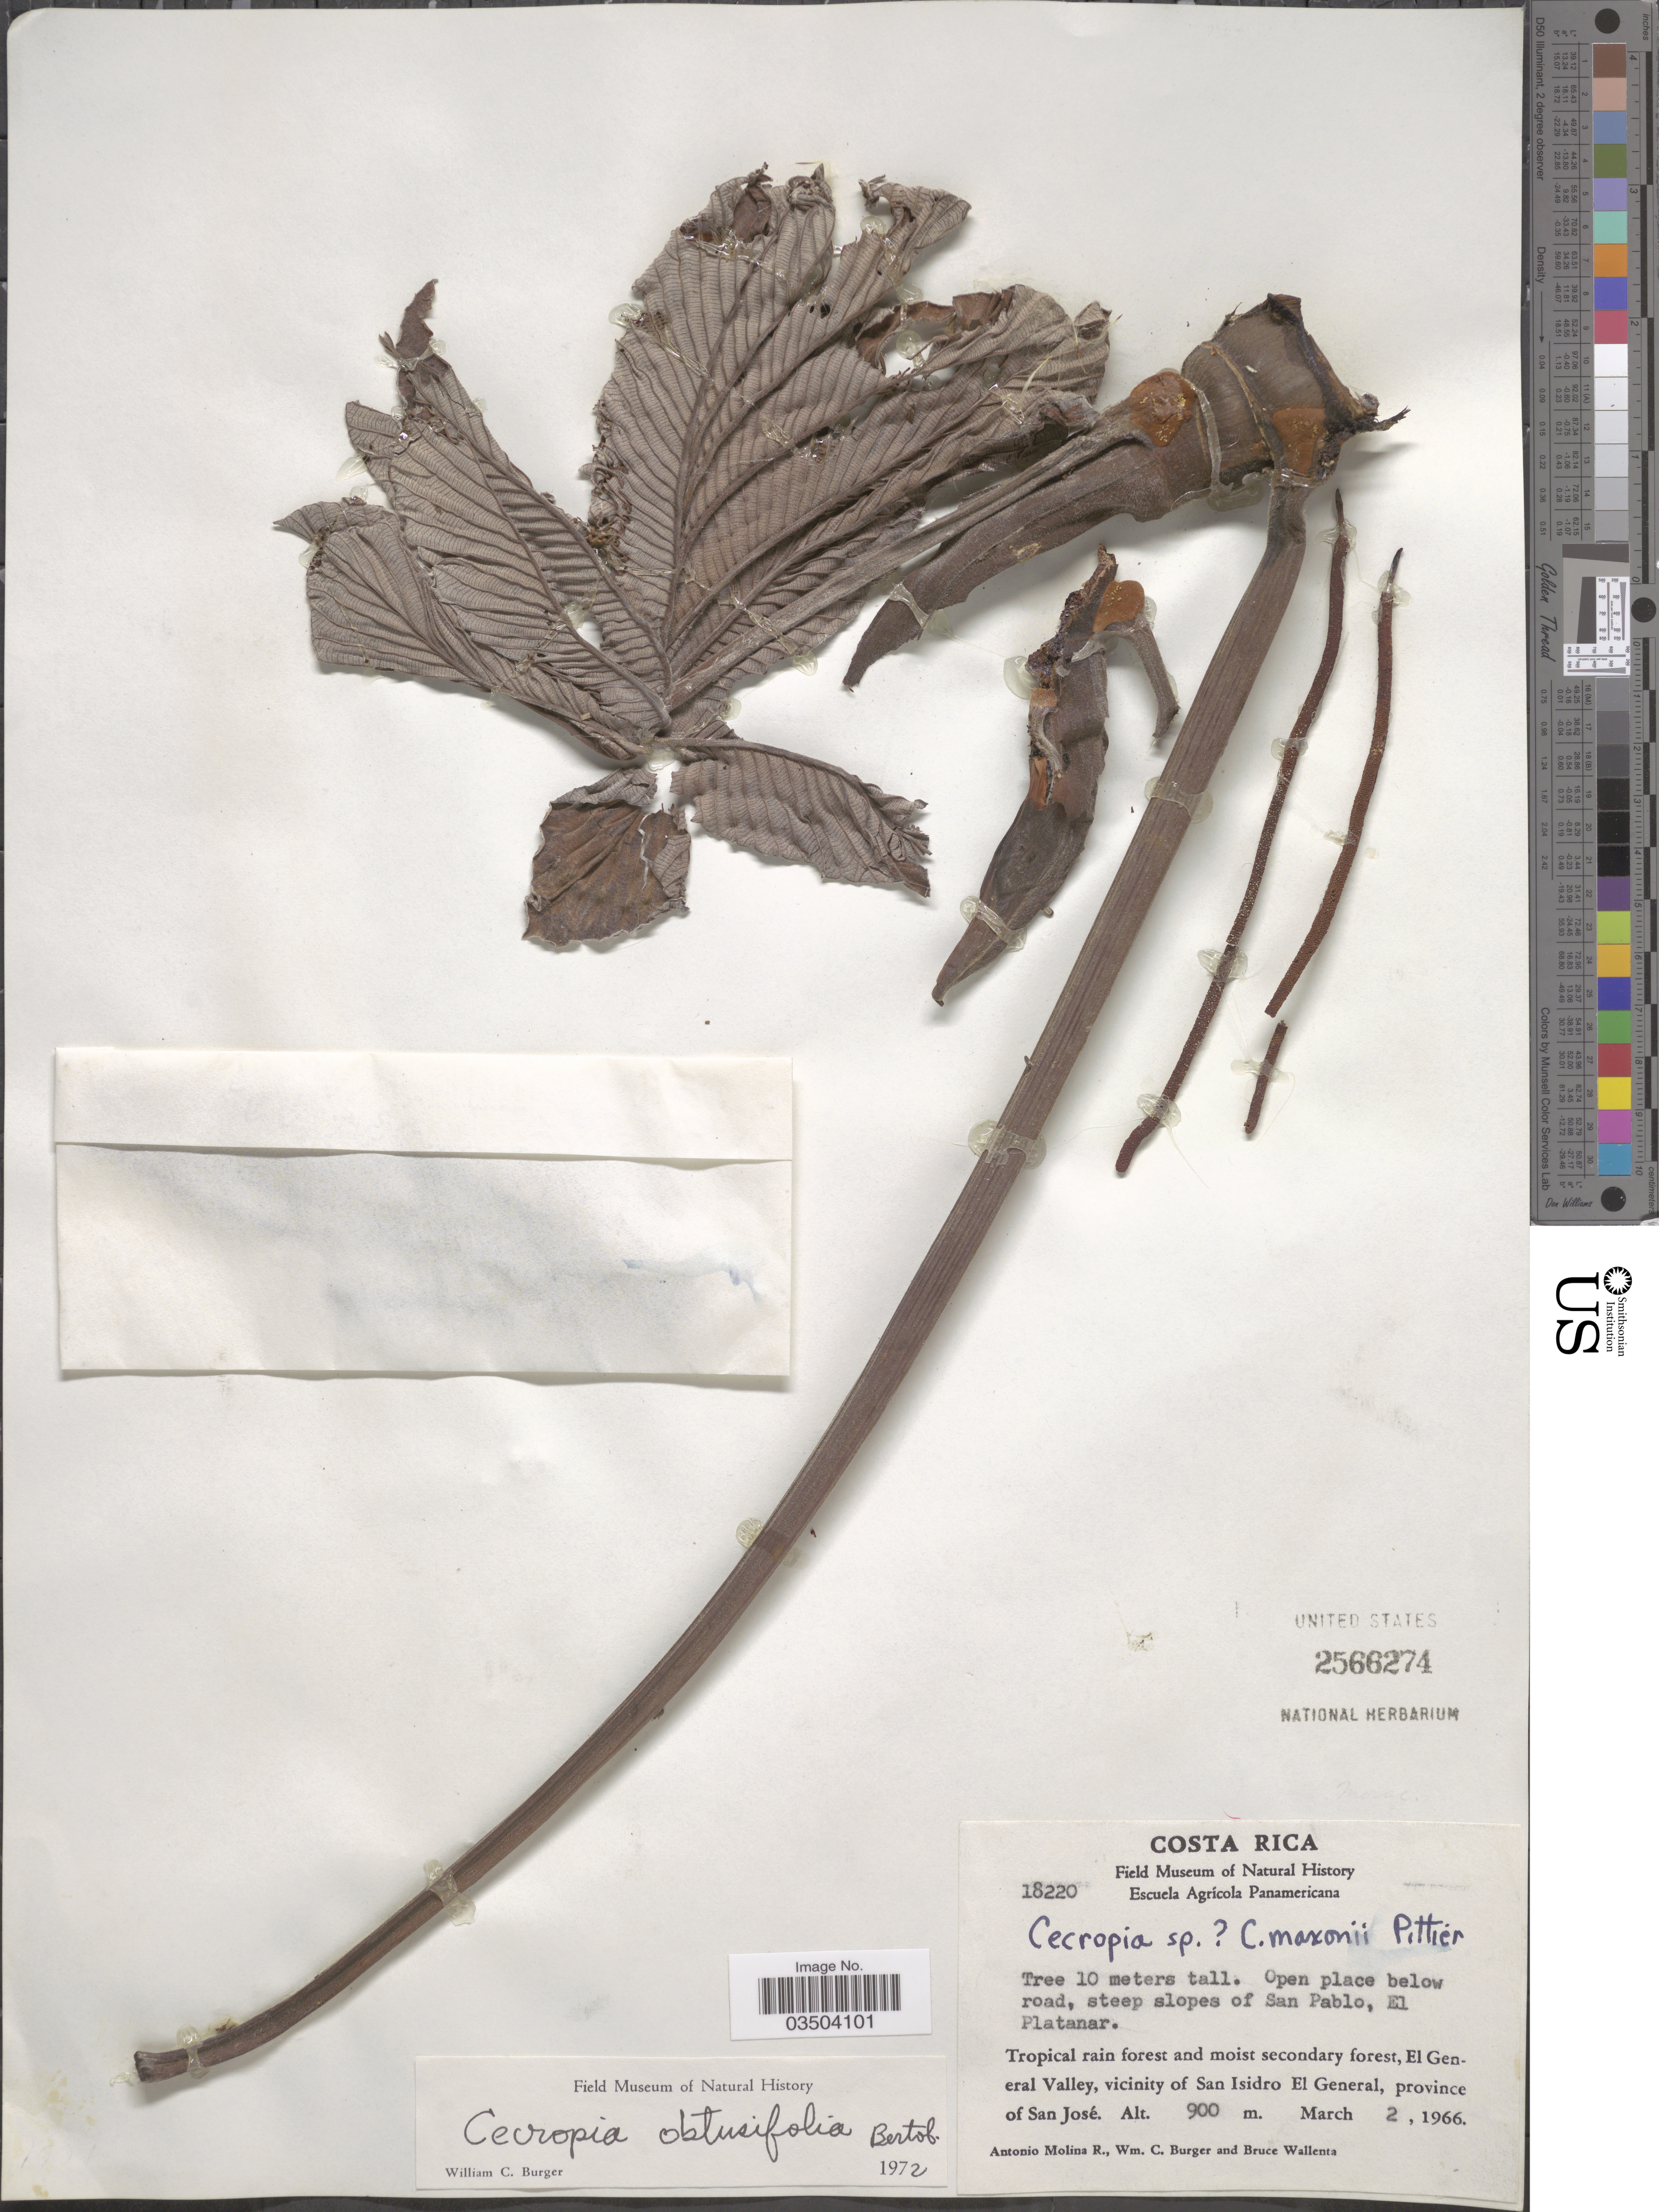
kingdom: Plantae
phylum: Tracheophyta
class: Magnoliopsida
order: Rosales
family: Urticaceae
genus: Cecropia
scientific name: Cecropia obtusifolia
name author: Bertol.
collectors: A. Molina R., W. Burger & B. Wallenta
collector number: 18220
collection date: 1966-03-02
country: Costa Rica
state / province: San José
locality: Open place below road, steep slopes of San Pablo, El Platanar. El General valley, vicinity of San Isidro El General.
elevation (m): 900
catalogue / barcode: US 2566274